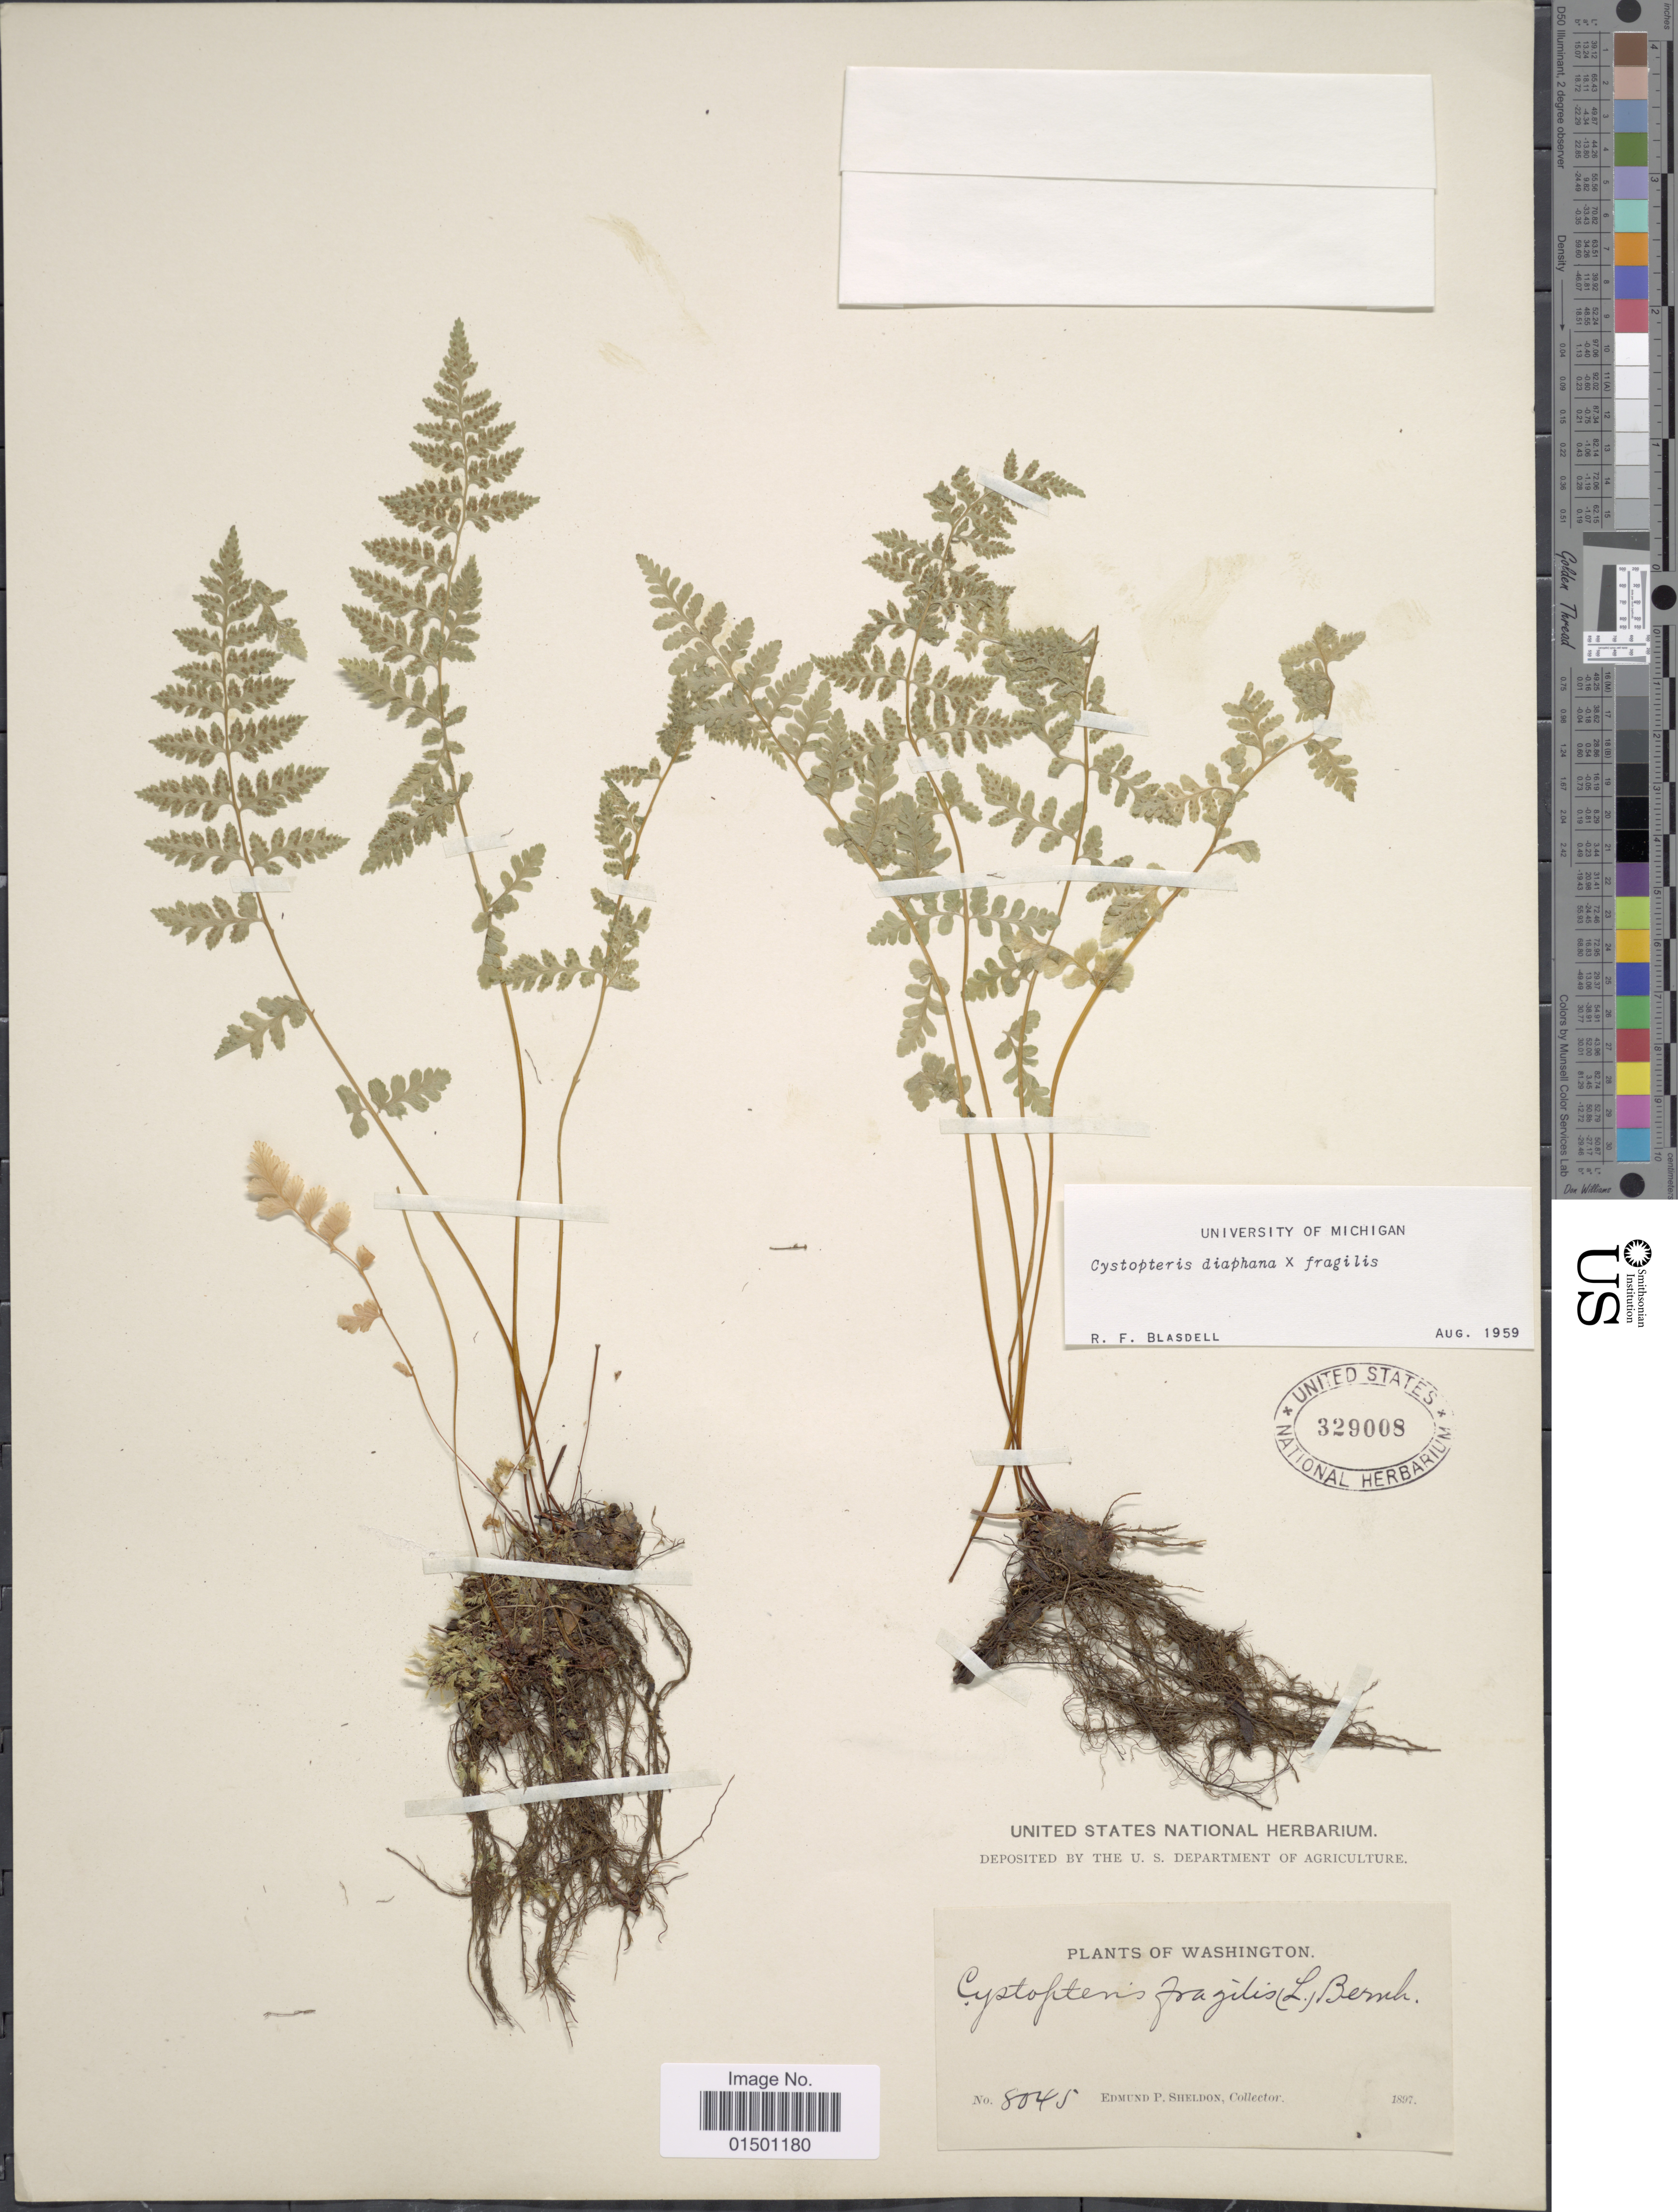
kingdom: Plantae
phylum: Tracheophyta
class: Polypodiopsida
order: Polypodiales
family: Cystopteridaceae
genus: Cystopteris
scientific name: Cystopteris diaphana x C. fragilis (L.) Bernh.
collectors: E. P. Sheldon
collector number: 8045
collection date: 1897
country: United States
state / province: Washington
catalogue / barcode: US 329008